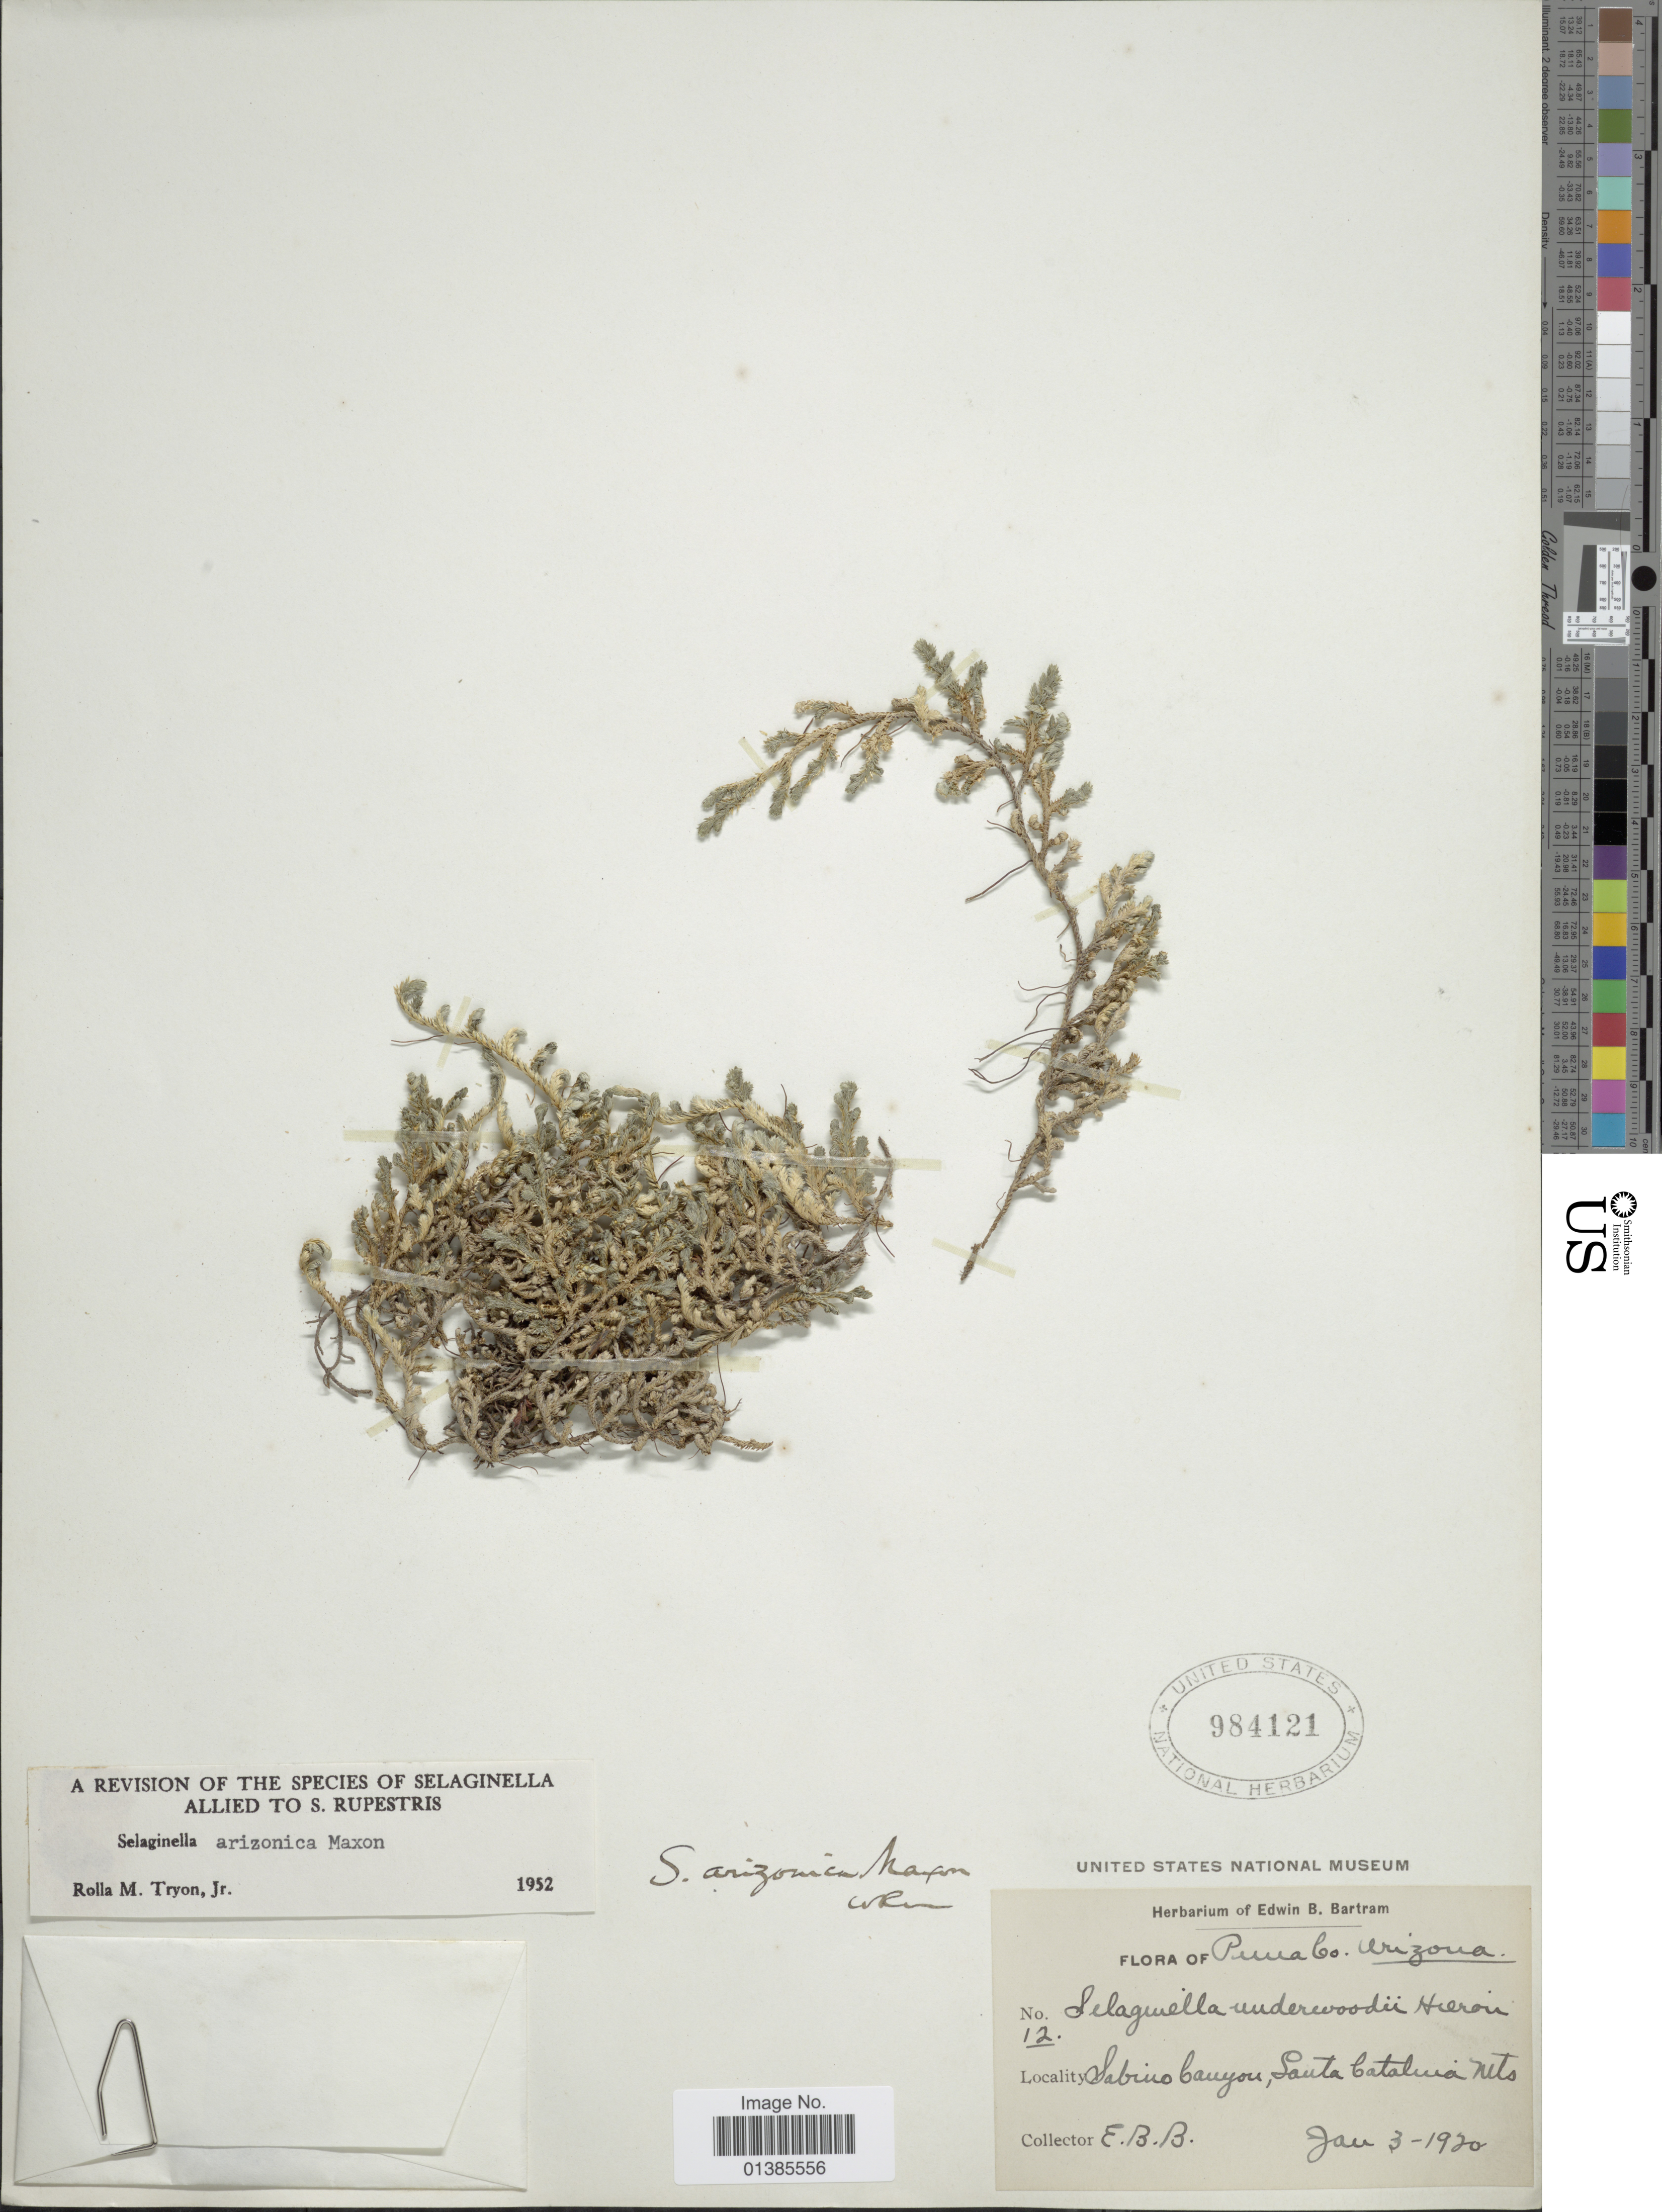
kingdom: Plantae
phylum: Tracheophyta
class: Lycopodiopsida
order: Selaginellales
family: Selaginellaceae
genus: Selaginella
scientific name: Selaginella arizonica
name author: Maxon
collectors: E. B. Bartram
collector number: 12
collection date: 1920-01-03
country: United States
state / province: Arizona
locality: Pima Co. Sabino Canyon, Santa Catalina Mts.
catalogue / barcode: US 984121